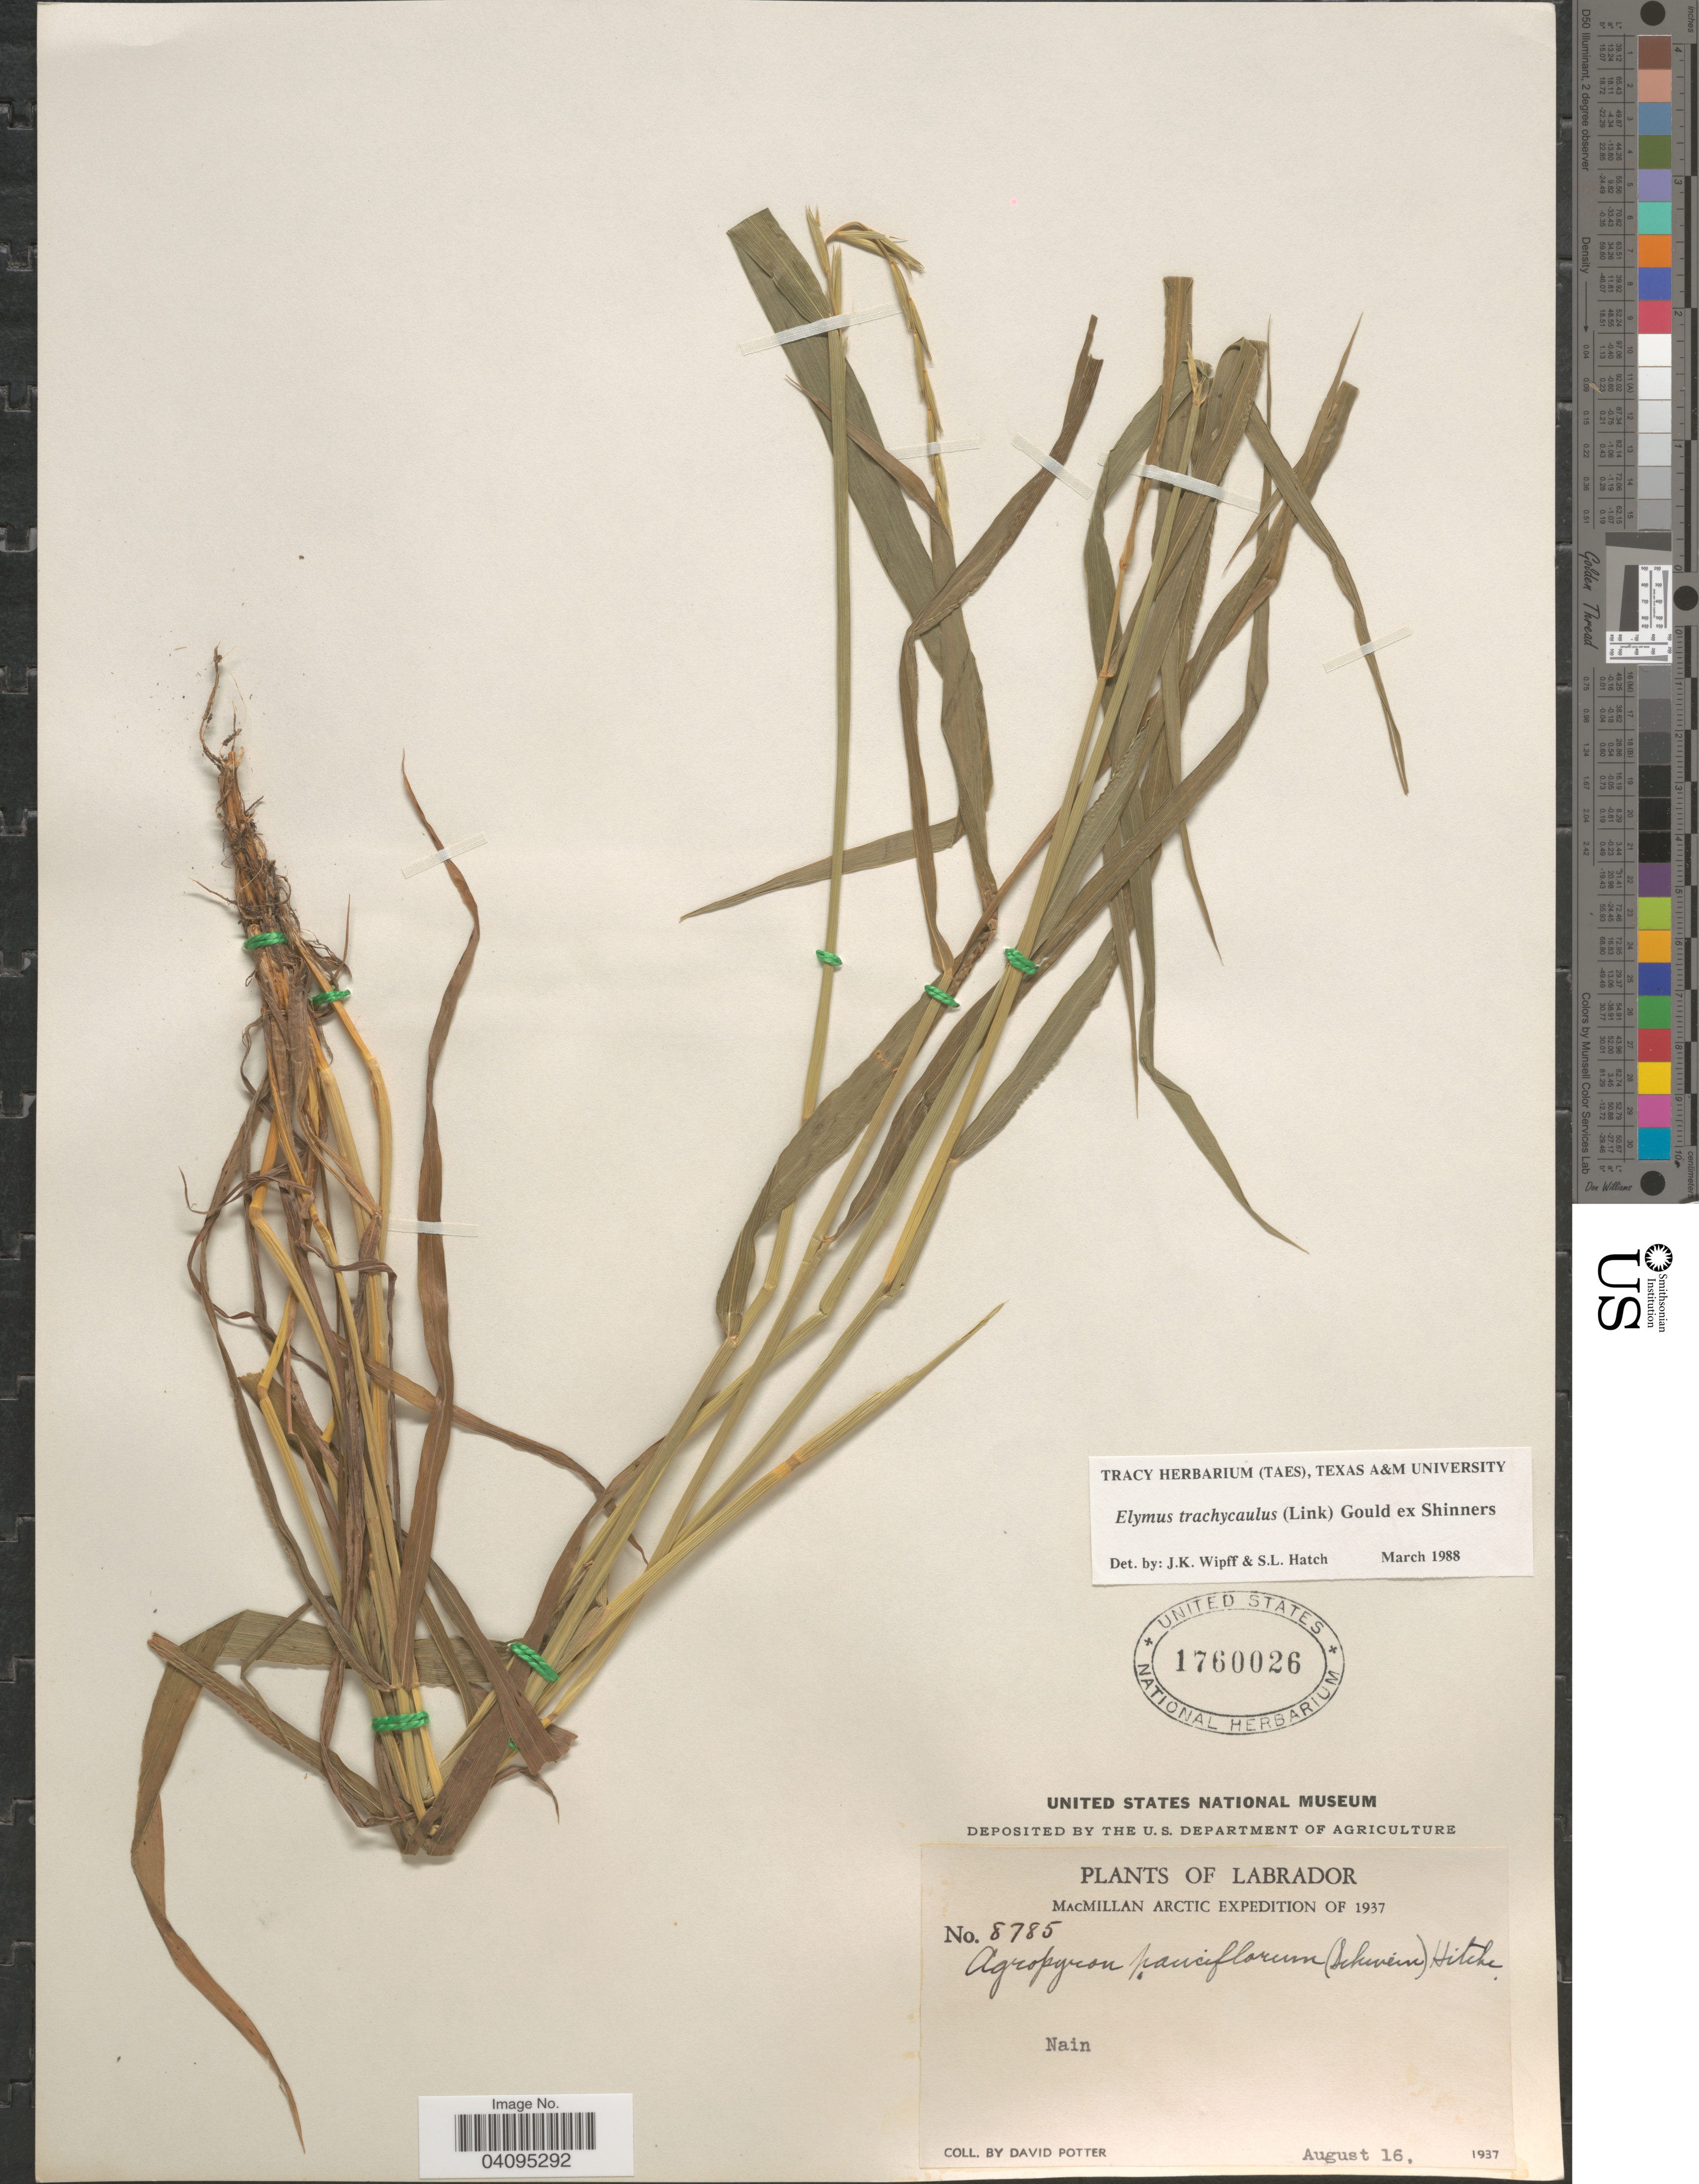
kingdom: Plantae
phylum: Tracheophyta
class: Liliopsida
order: Poales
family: Poaceae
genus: Elymus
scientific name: Elymus trachycaulus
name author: (Link) Gould ex Shinners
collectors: D. Potter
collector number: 8785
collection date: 1937-08-16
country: Canada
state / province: Newfoundland and Labrador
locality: Labrador. MacMillan Arctic Expedition of 1937. Nain.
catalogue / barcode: US 1760026